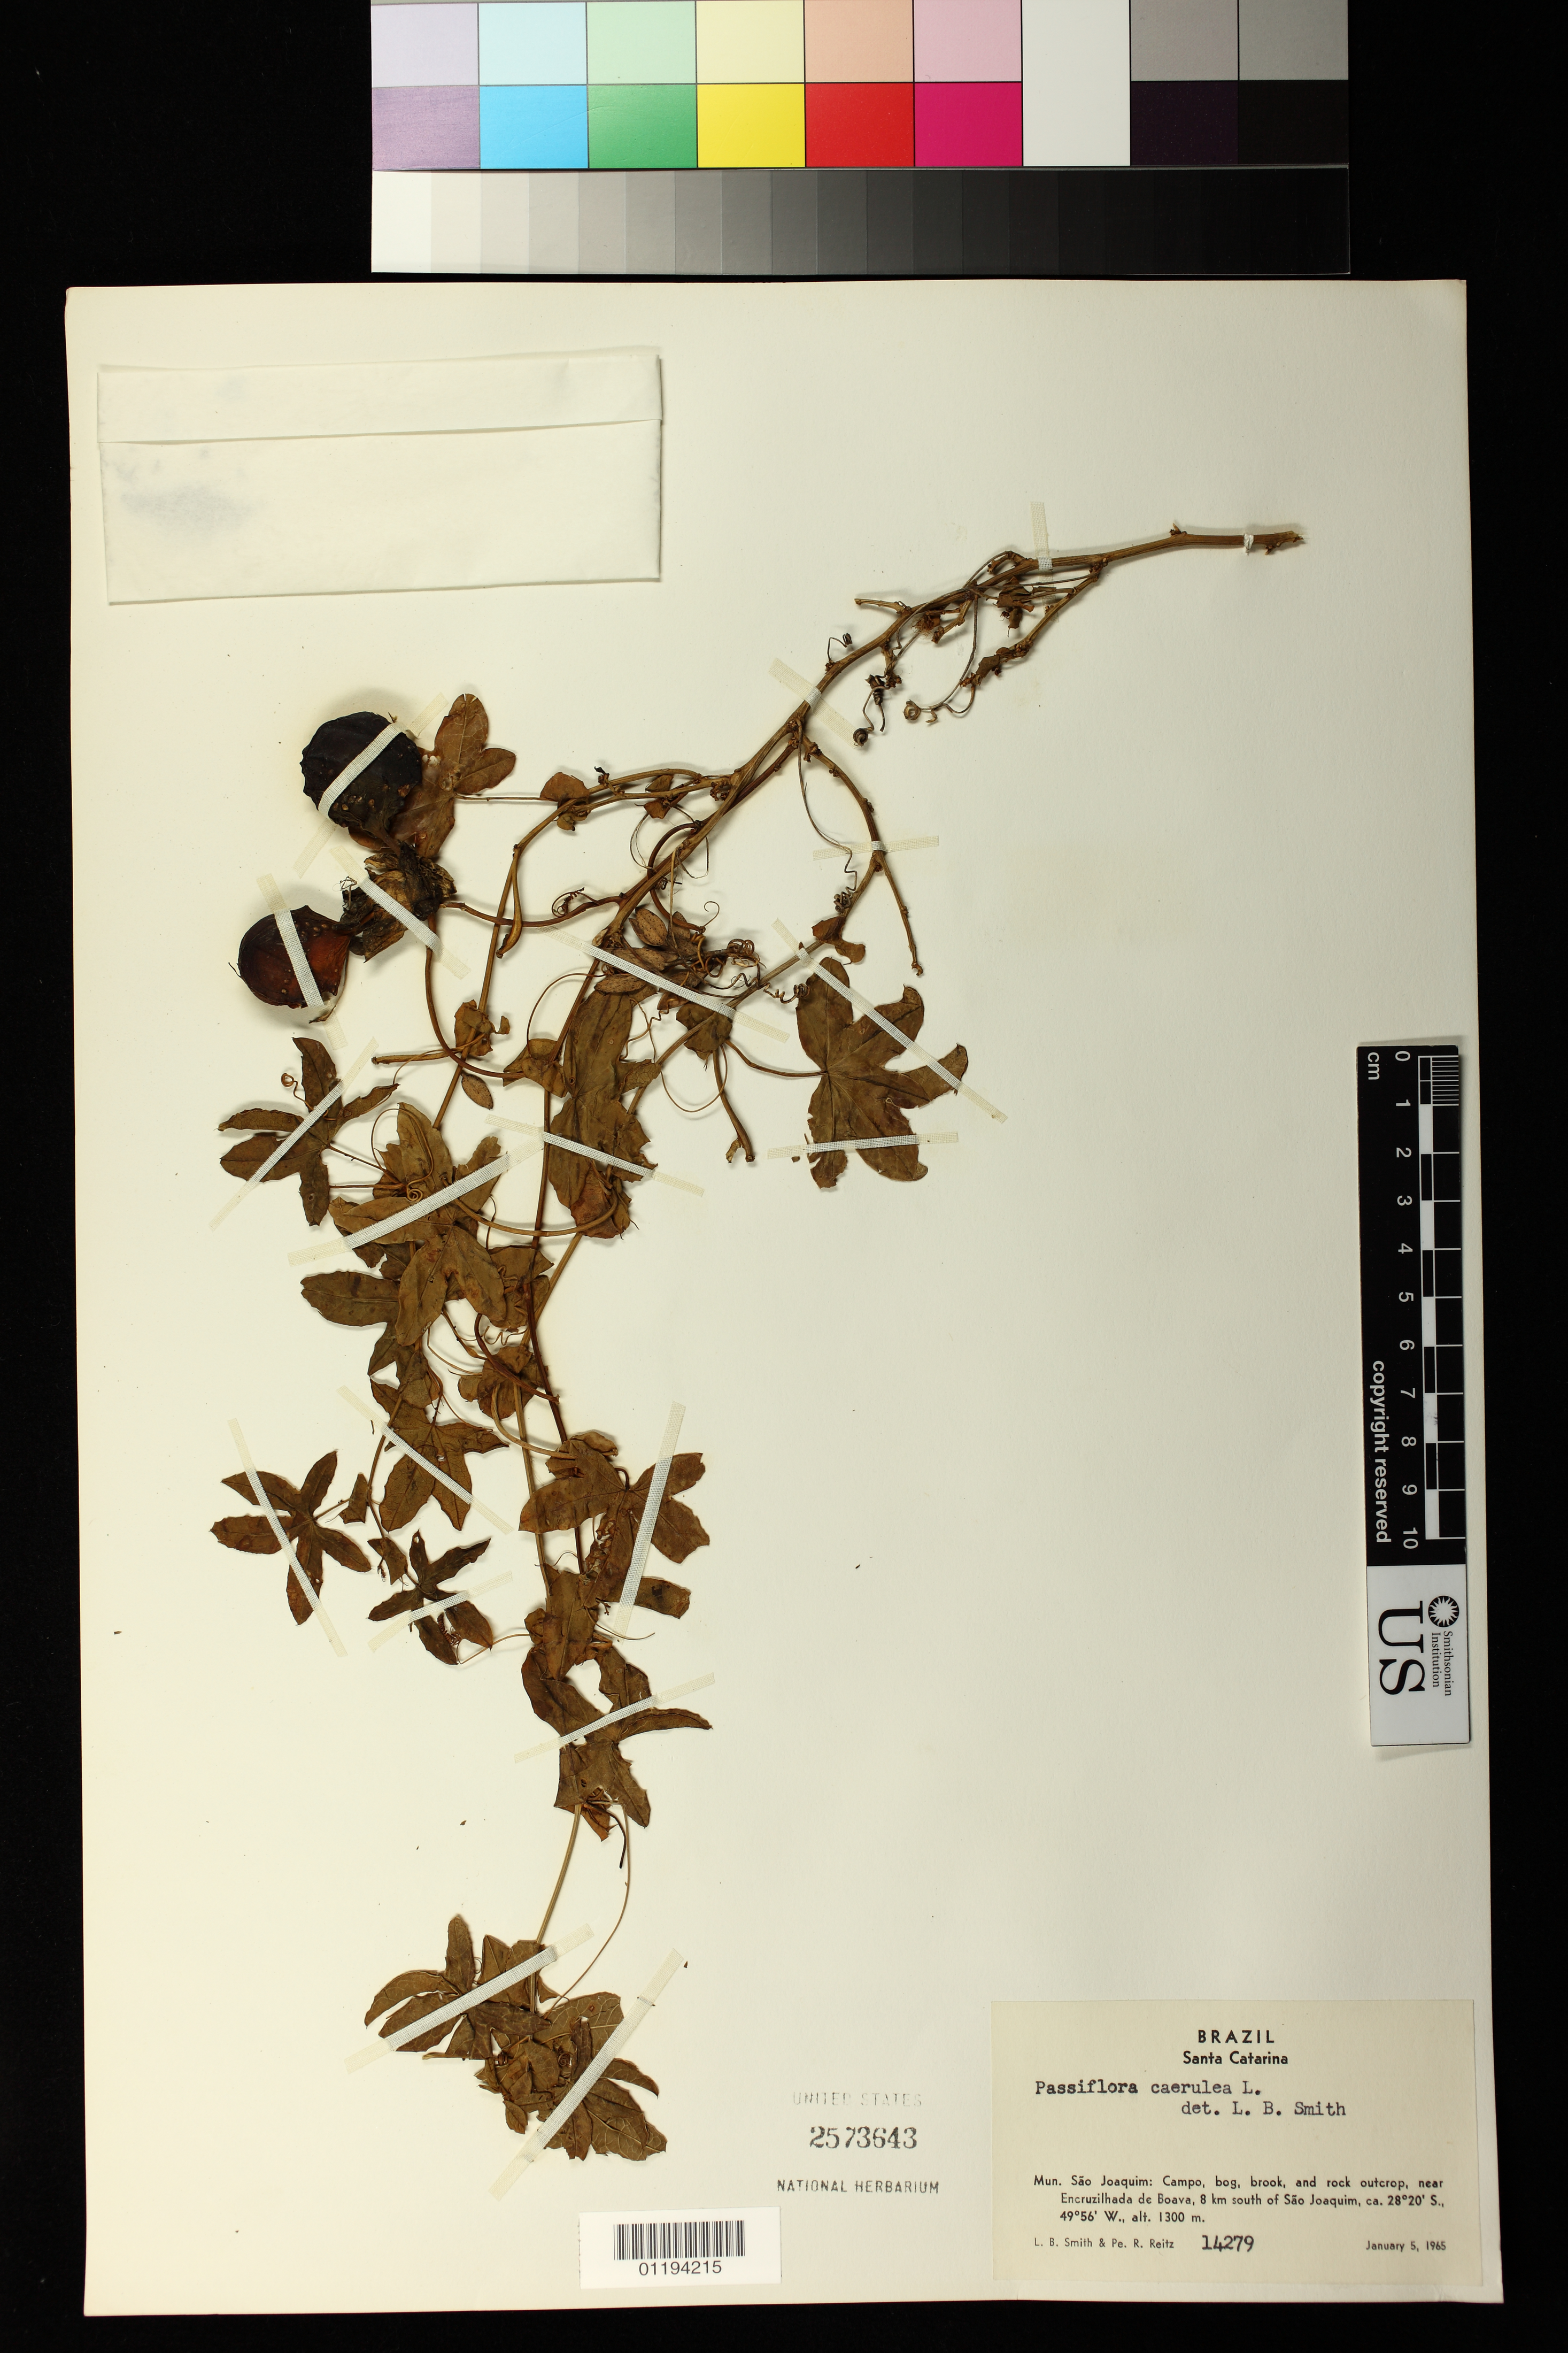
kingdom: Plantae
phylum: Tracheophyta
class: Magnoliopsida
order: Malpighiales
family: Passifloraceae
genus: Passiflora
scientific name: Passiflora caerulea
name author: L.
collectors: L. Smith & R. Reitz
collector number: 14279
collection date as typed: Jan 5 1965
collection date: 1965-01-05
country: Brazil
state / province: Santa Catarina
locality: Mun. Sao Joaquim: Campo, bog brook and rock outcrop near Encruzilhada de Boava, 8 km south of Sao Joaquim.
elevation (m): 1300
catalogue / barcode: US 2573643